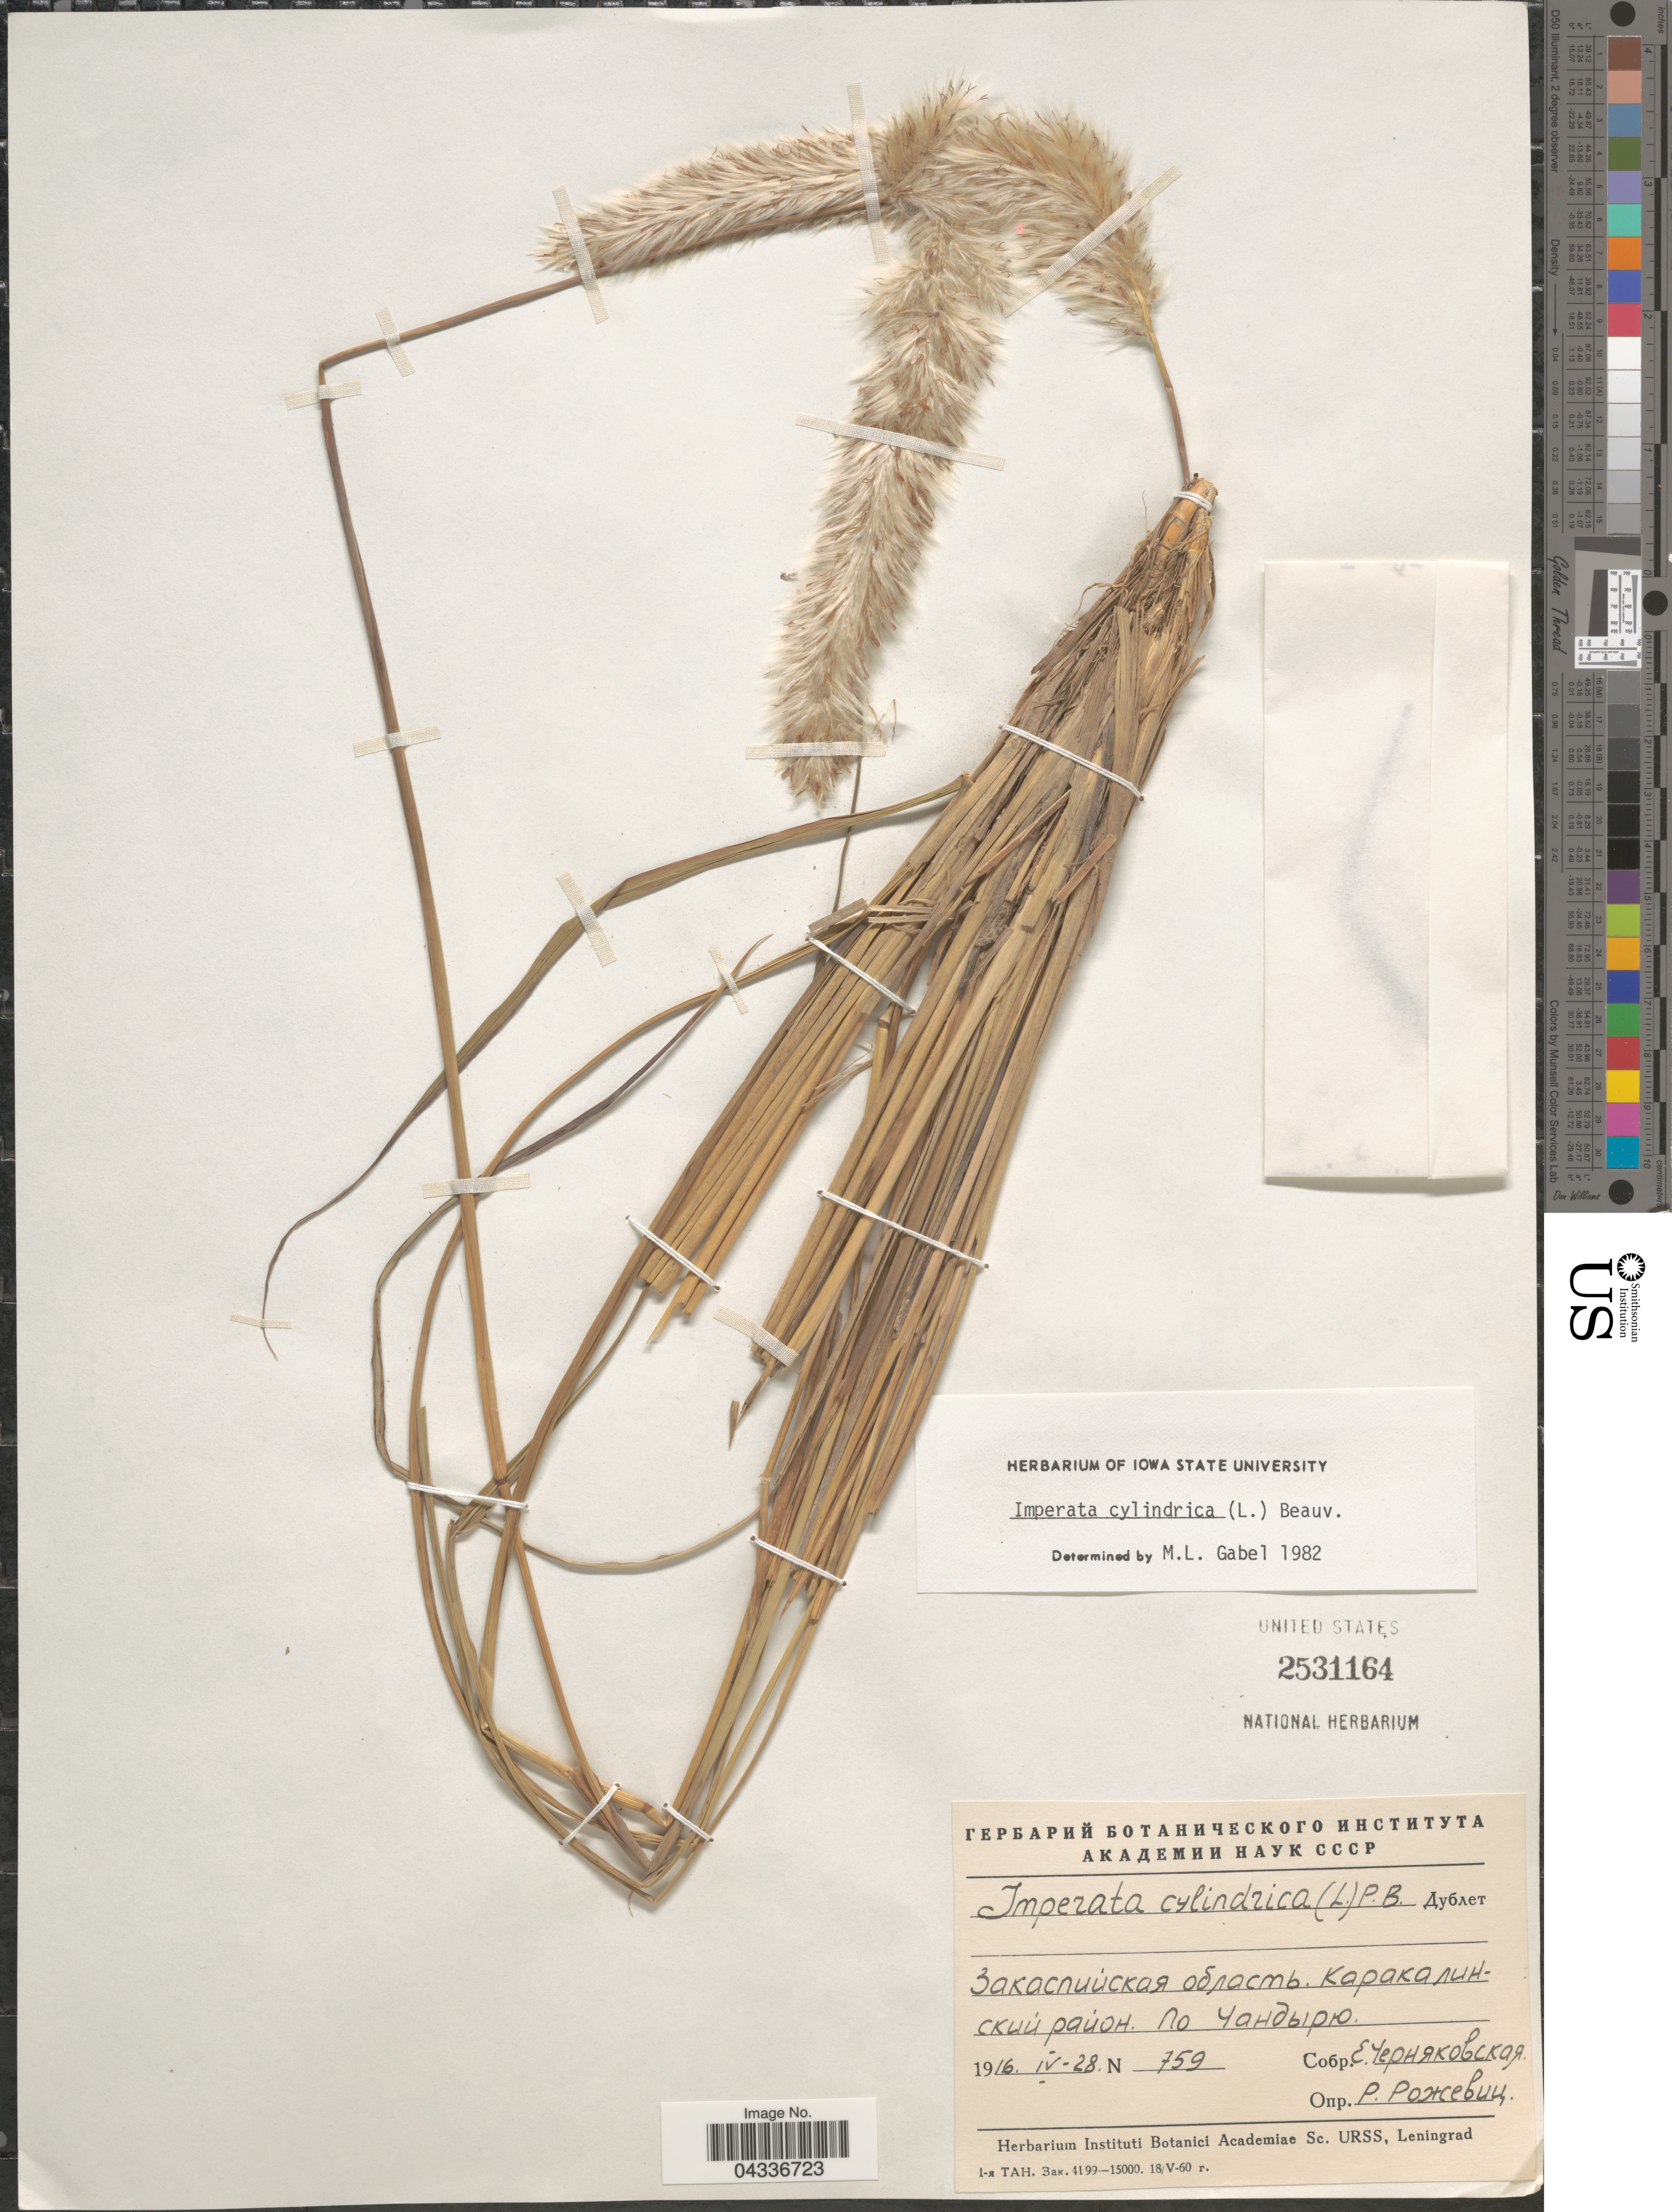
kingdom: Plantae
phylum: Tracheophyta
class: Liliopsida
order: Poales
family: Poaceae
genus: Imperata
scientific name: Imperata cylindrica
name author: (L.) P. Beauv.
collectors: E. Chernyakovskaya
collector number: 759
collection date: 1916-04-28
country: Turkmenistan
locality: Chandyr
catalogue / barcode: US 2531164